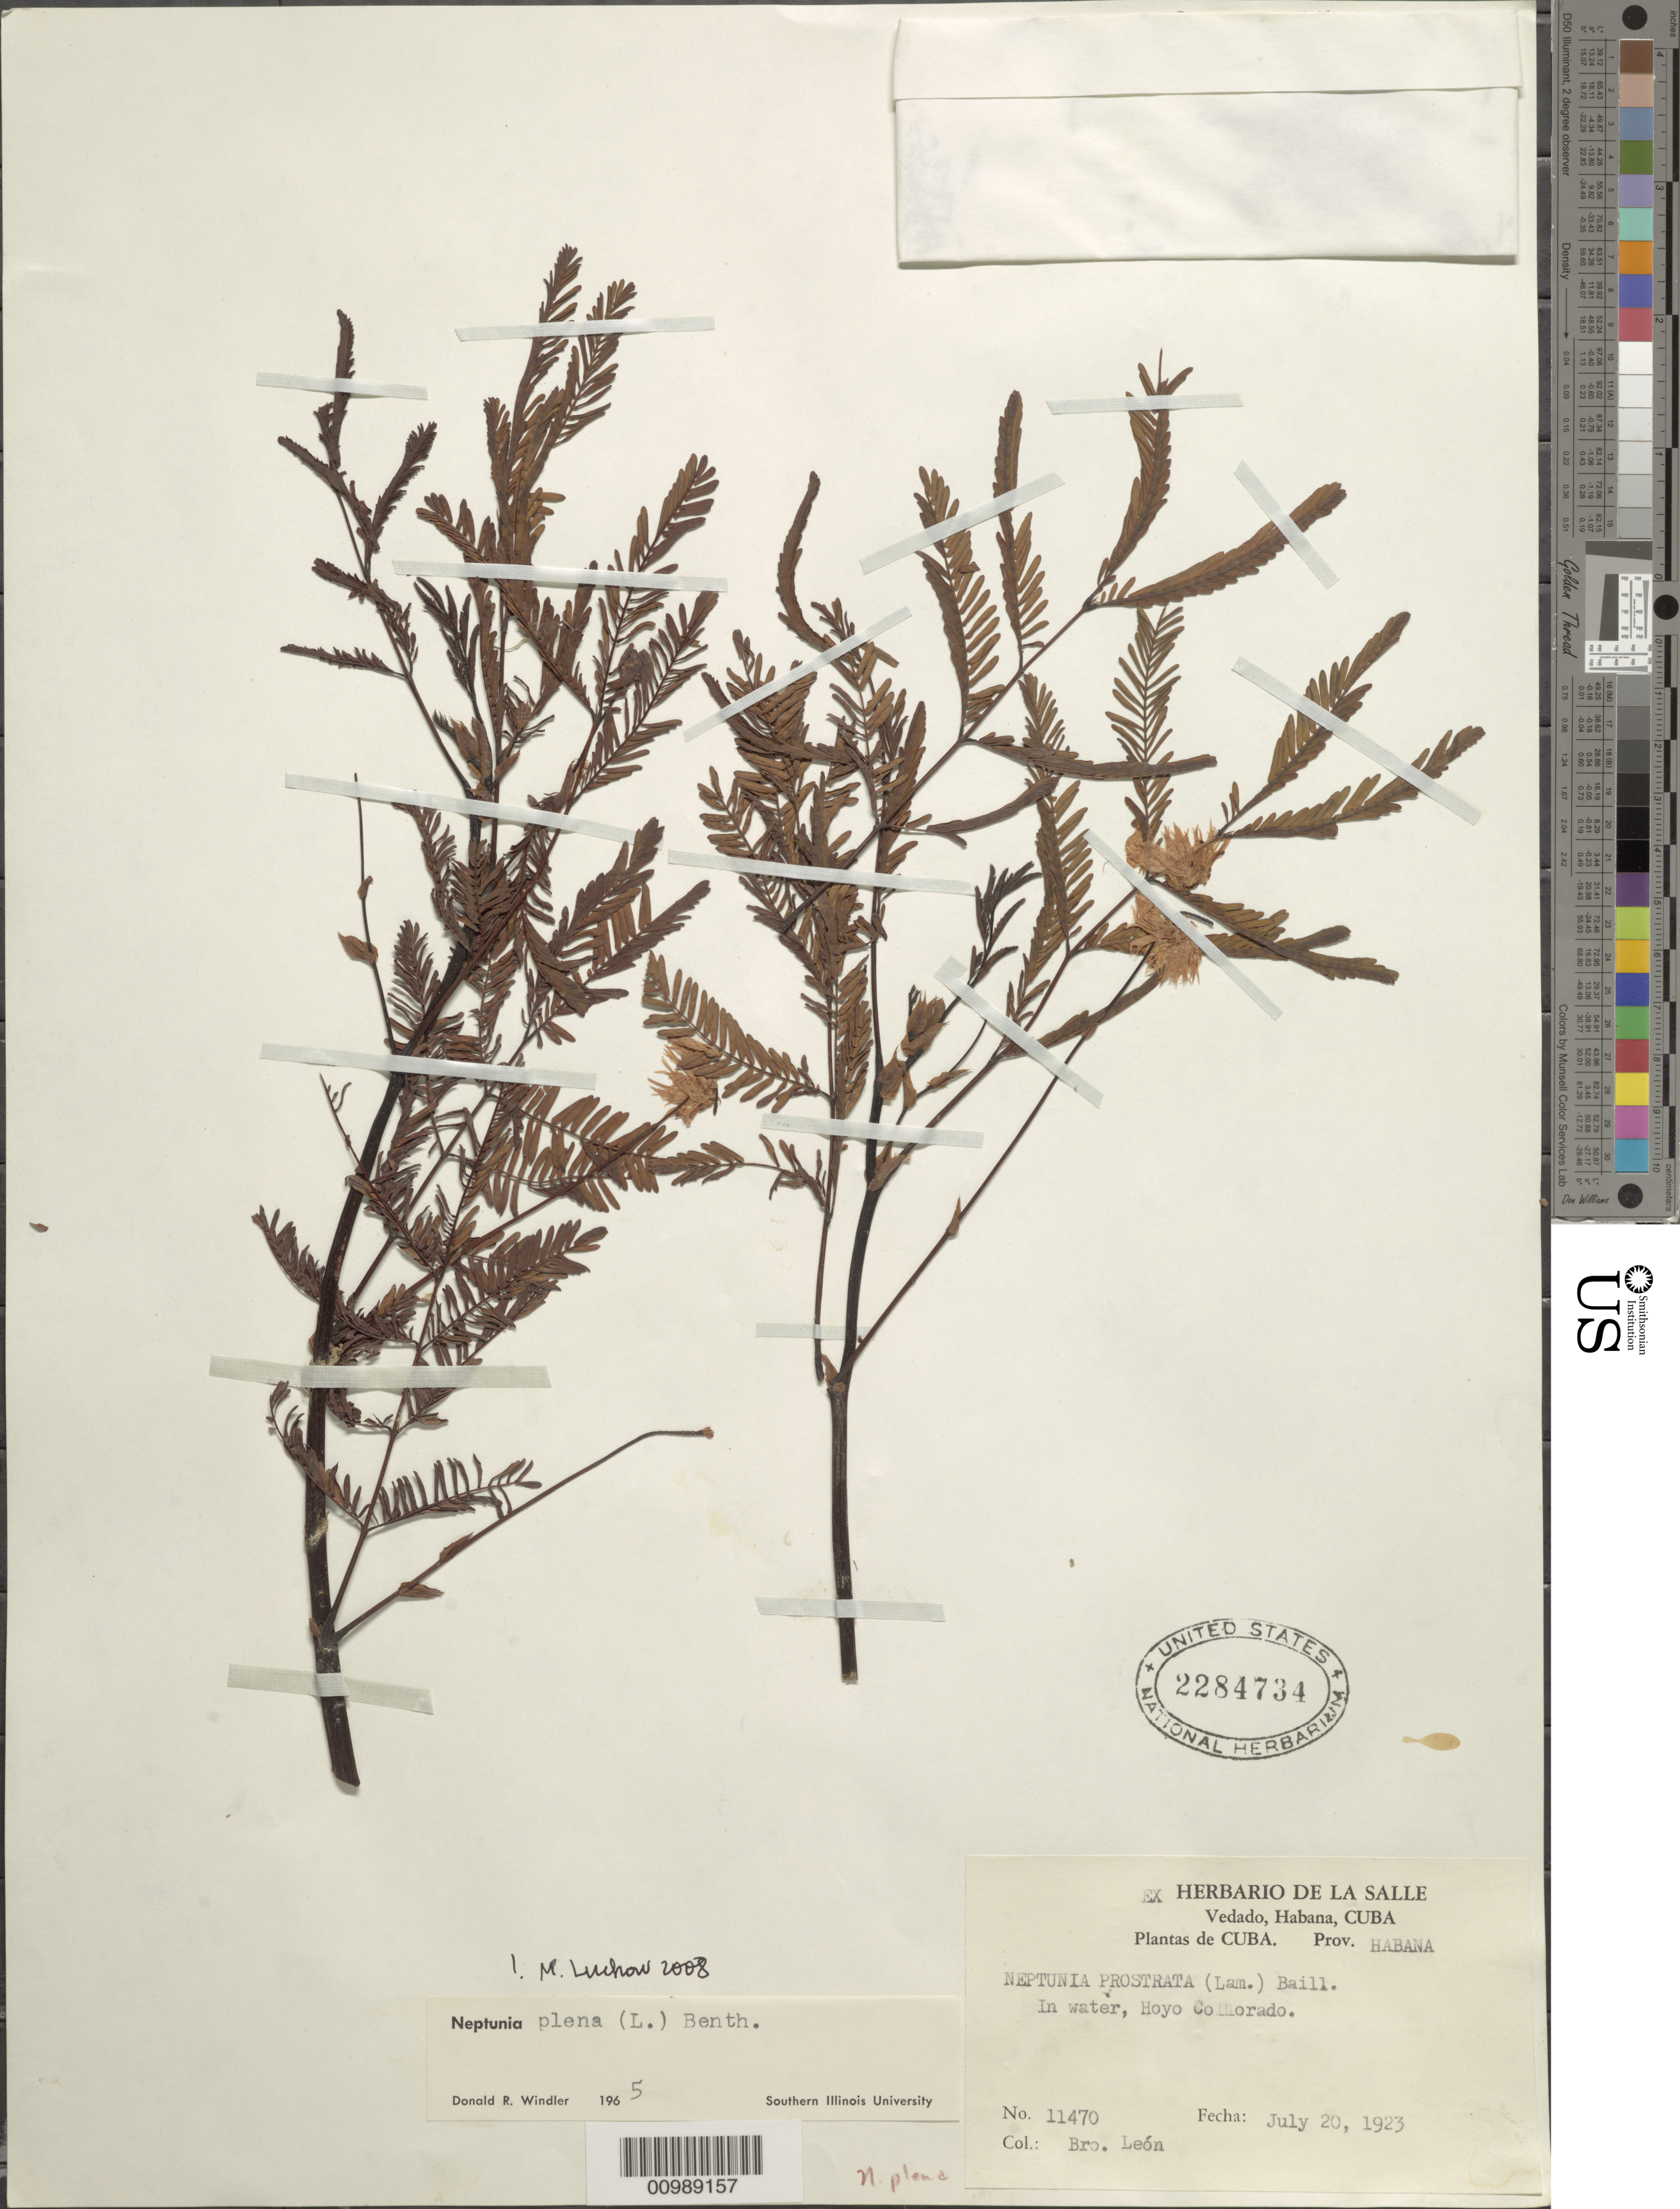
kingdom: Plantae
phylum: Tracheophyta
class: Magnoliopsida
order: Fabales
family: Fabaceae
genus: Neptunia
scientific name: Neptunia plena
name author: (L.) Benth.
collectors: Bro. León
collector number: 11470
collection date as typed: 20 Jul 1923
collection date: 1923-07-20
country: Cuba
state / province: La Habana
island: Cuba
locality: In water, Hoyo Collorado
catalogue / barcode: US 2284734